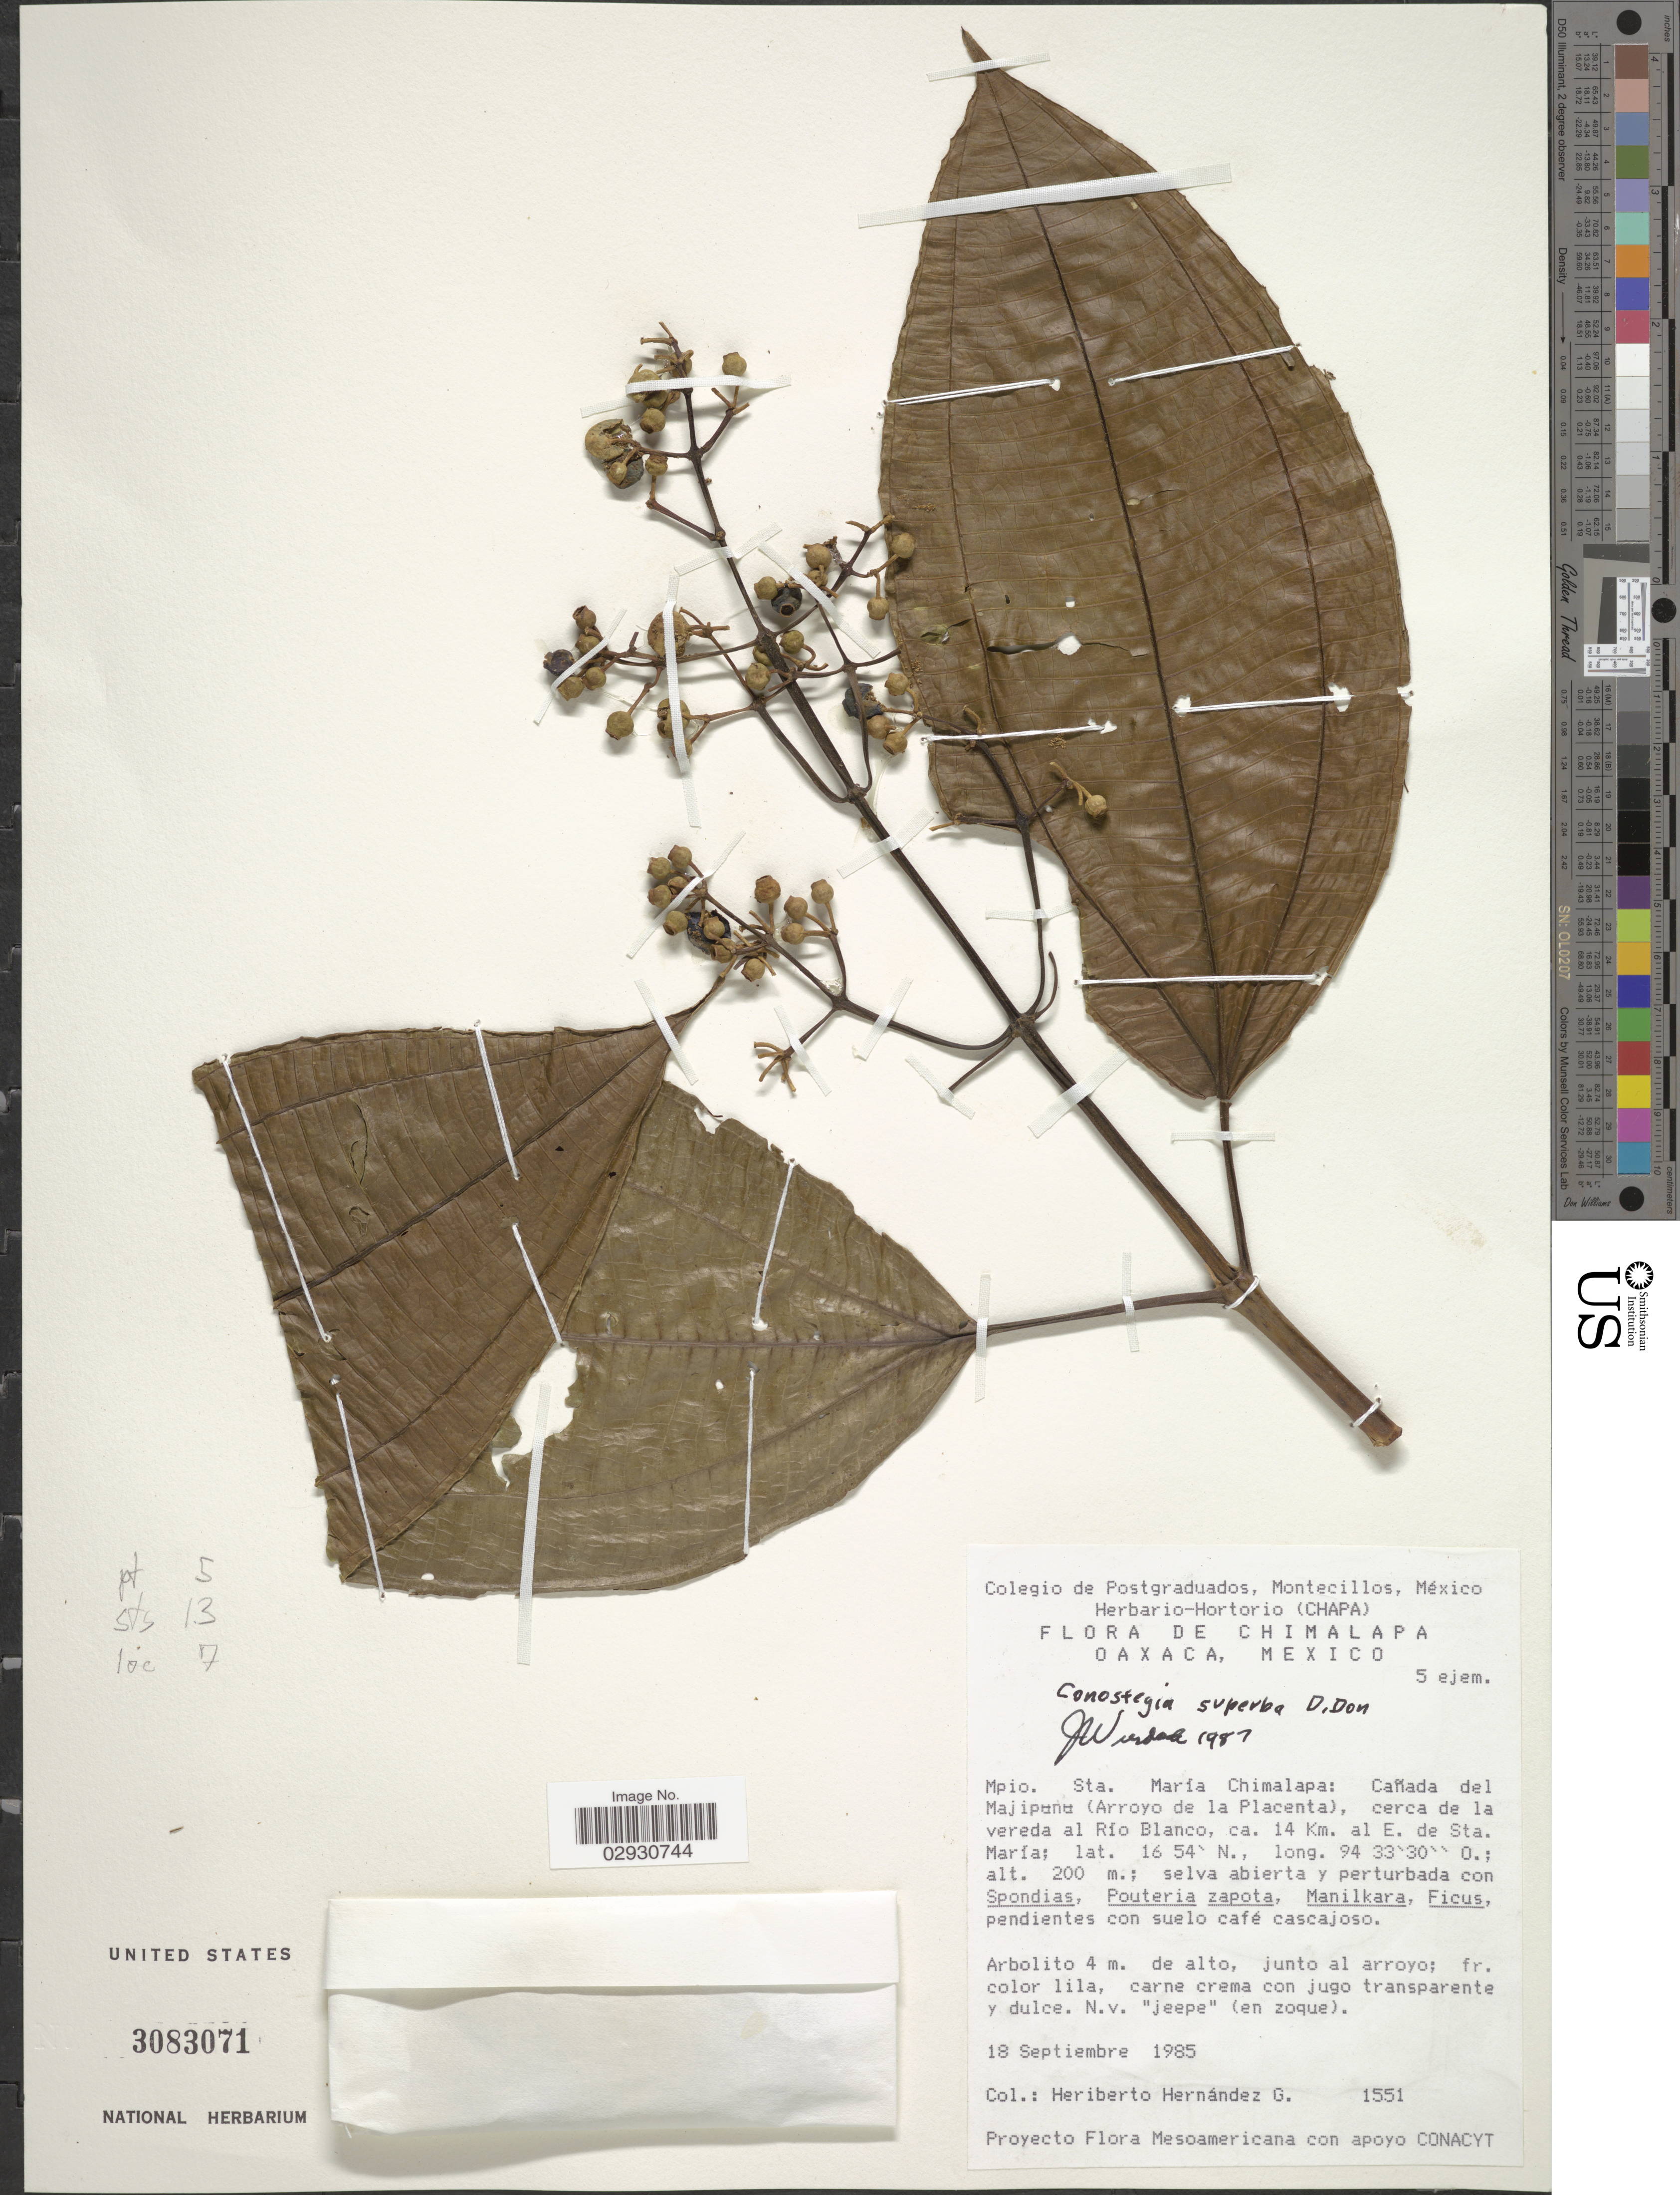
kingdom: Plantae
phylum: Tracheophyta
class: Magnoliopsida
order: Myrtales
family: Melastomataceae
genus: Conostegia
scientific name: Conostegia superba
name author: Naudin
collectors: H. Hernandez G.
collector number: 1551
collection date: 1985-09-18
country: Mexico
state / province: Oaxaca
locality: Chimalapa Oaxaca. Mpio. Sta. María Chimalapa: Cañada del Majipana (Arroyo de la Placenta), cerca de la vereda al Río Blanco, ca. 14 Km. al E. de Sta. María.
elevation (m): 200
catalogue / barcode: US 3083071